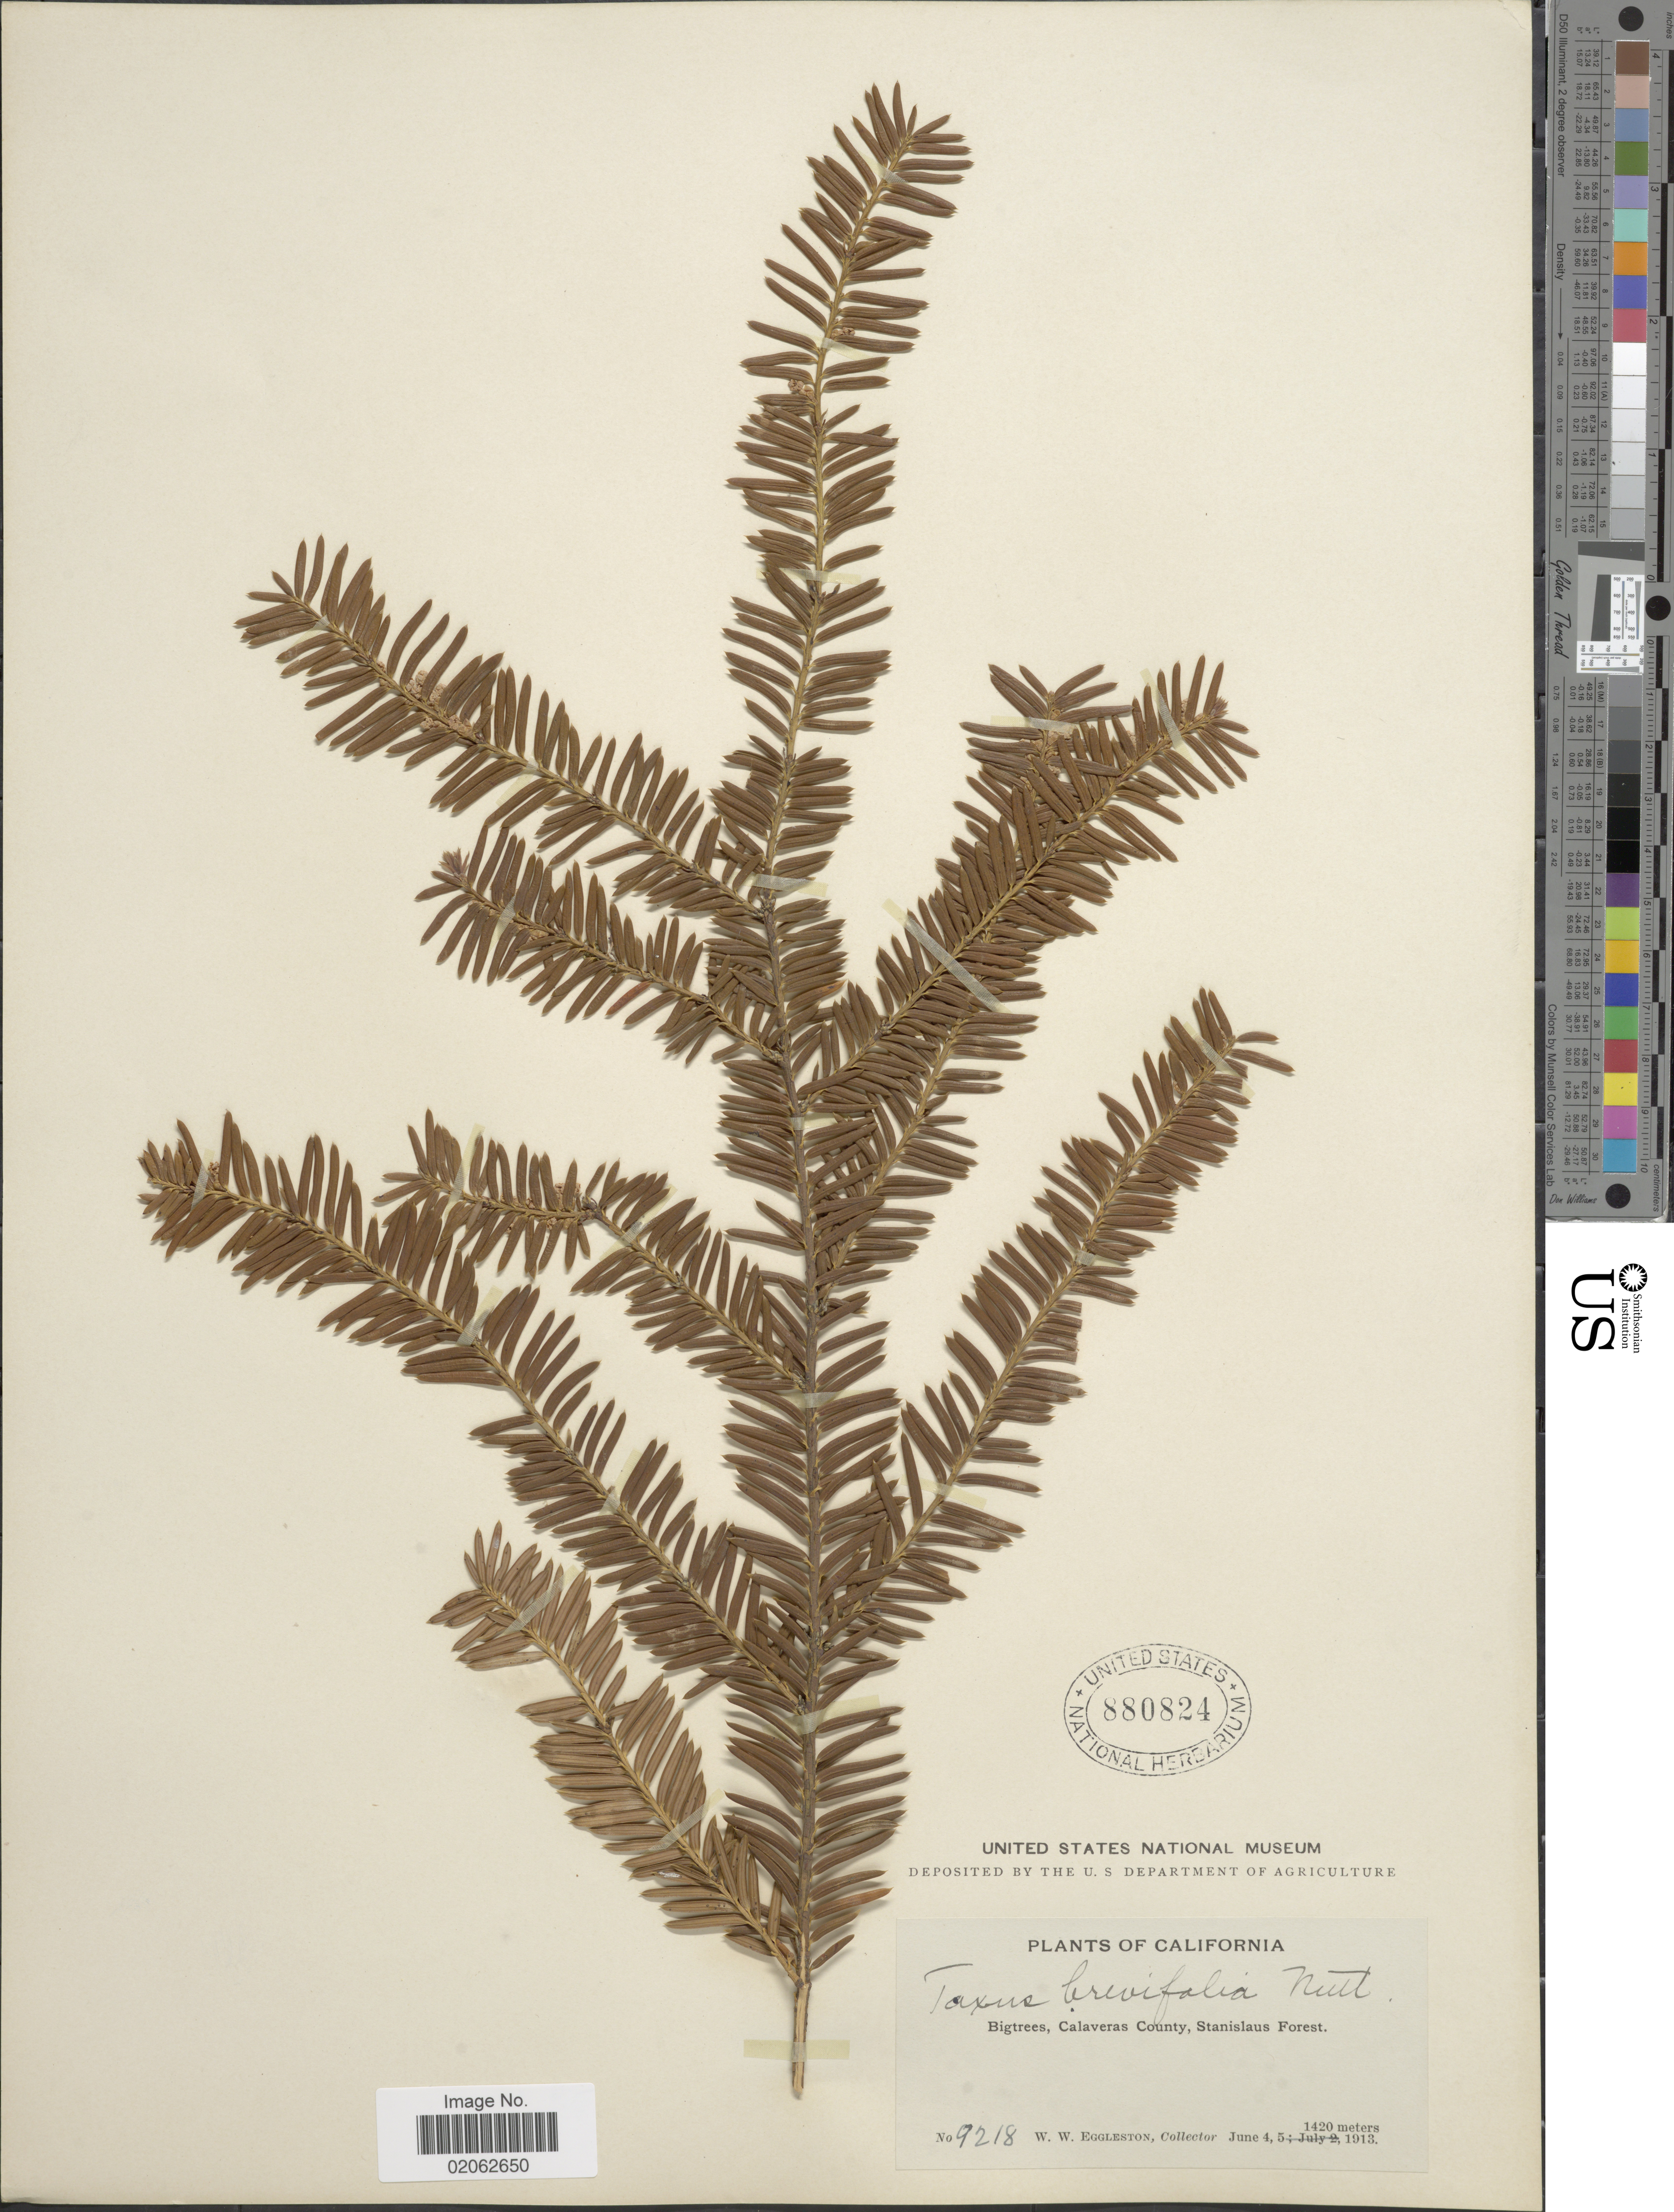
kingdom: Plantae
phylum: Tracheophyta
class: Pinopsida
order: Pinales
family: Taxaceae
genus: Taxus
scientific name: Taxus brevifolia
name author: Nutt.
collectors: W. W. Eggleston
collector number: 9218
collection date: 1913-06-04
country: United States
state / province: California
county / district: Calaveras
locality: Bigtrees, Calaveras County, Stanislaus Forest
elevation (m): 1420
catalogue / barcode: US 880824